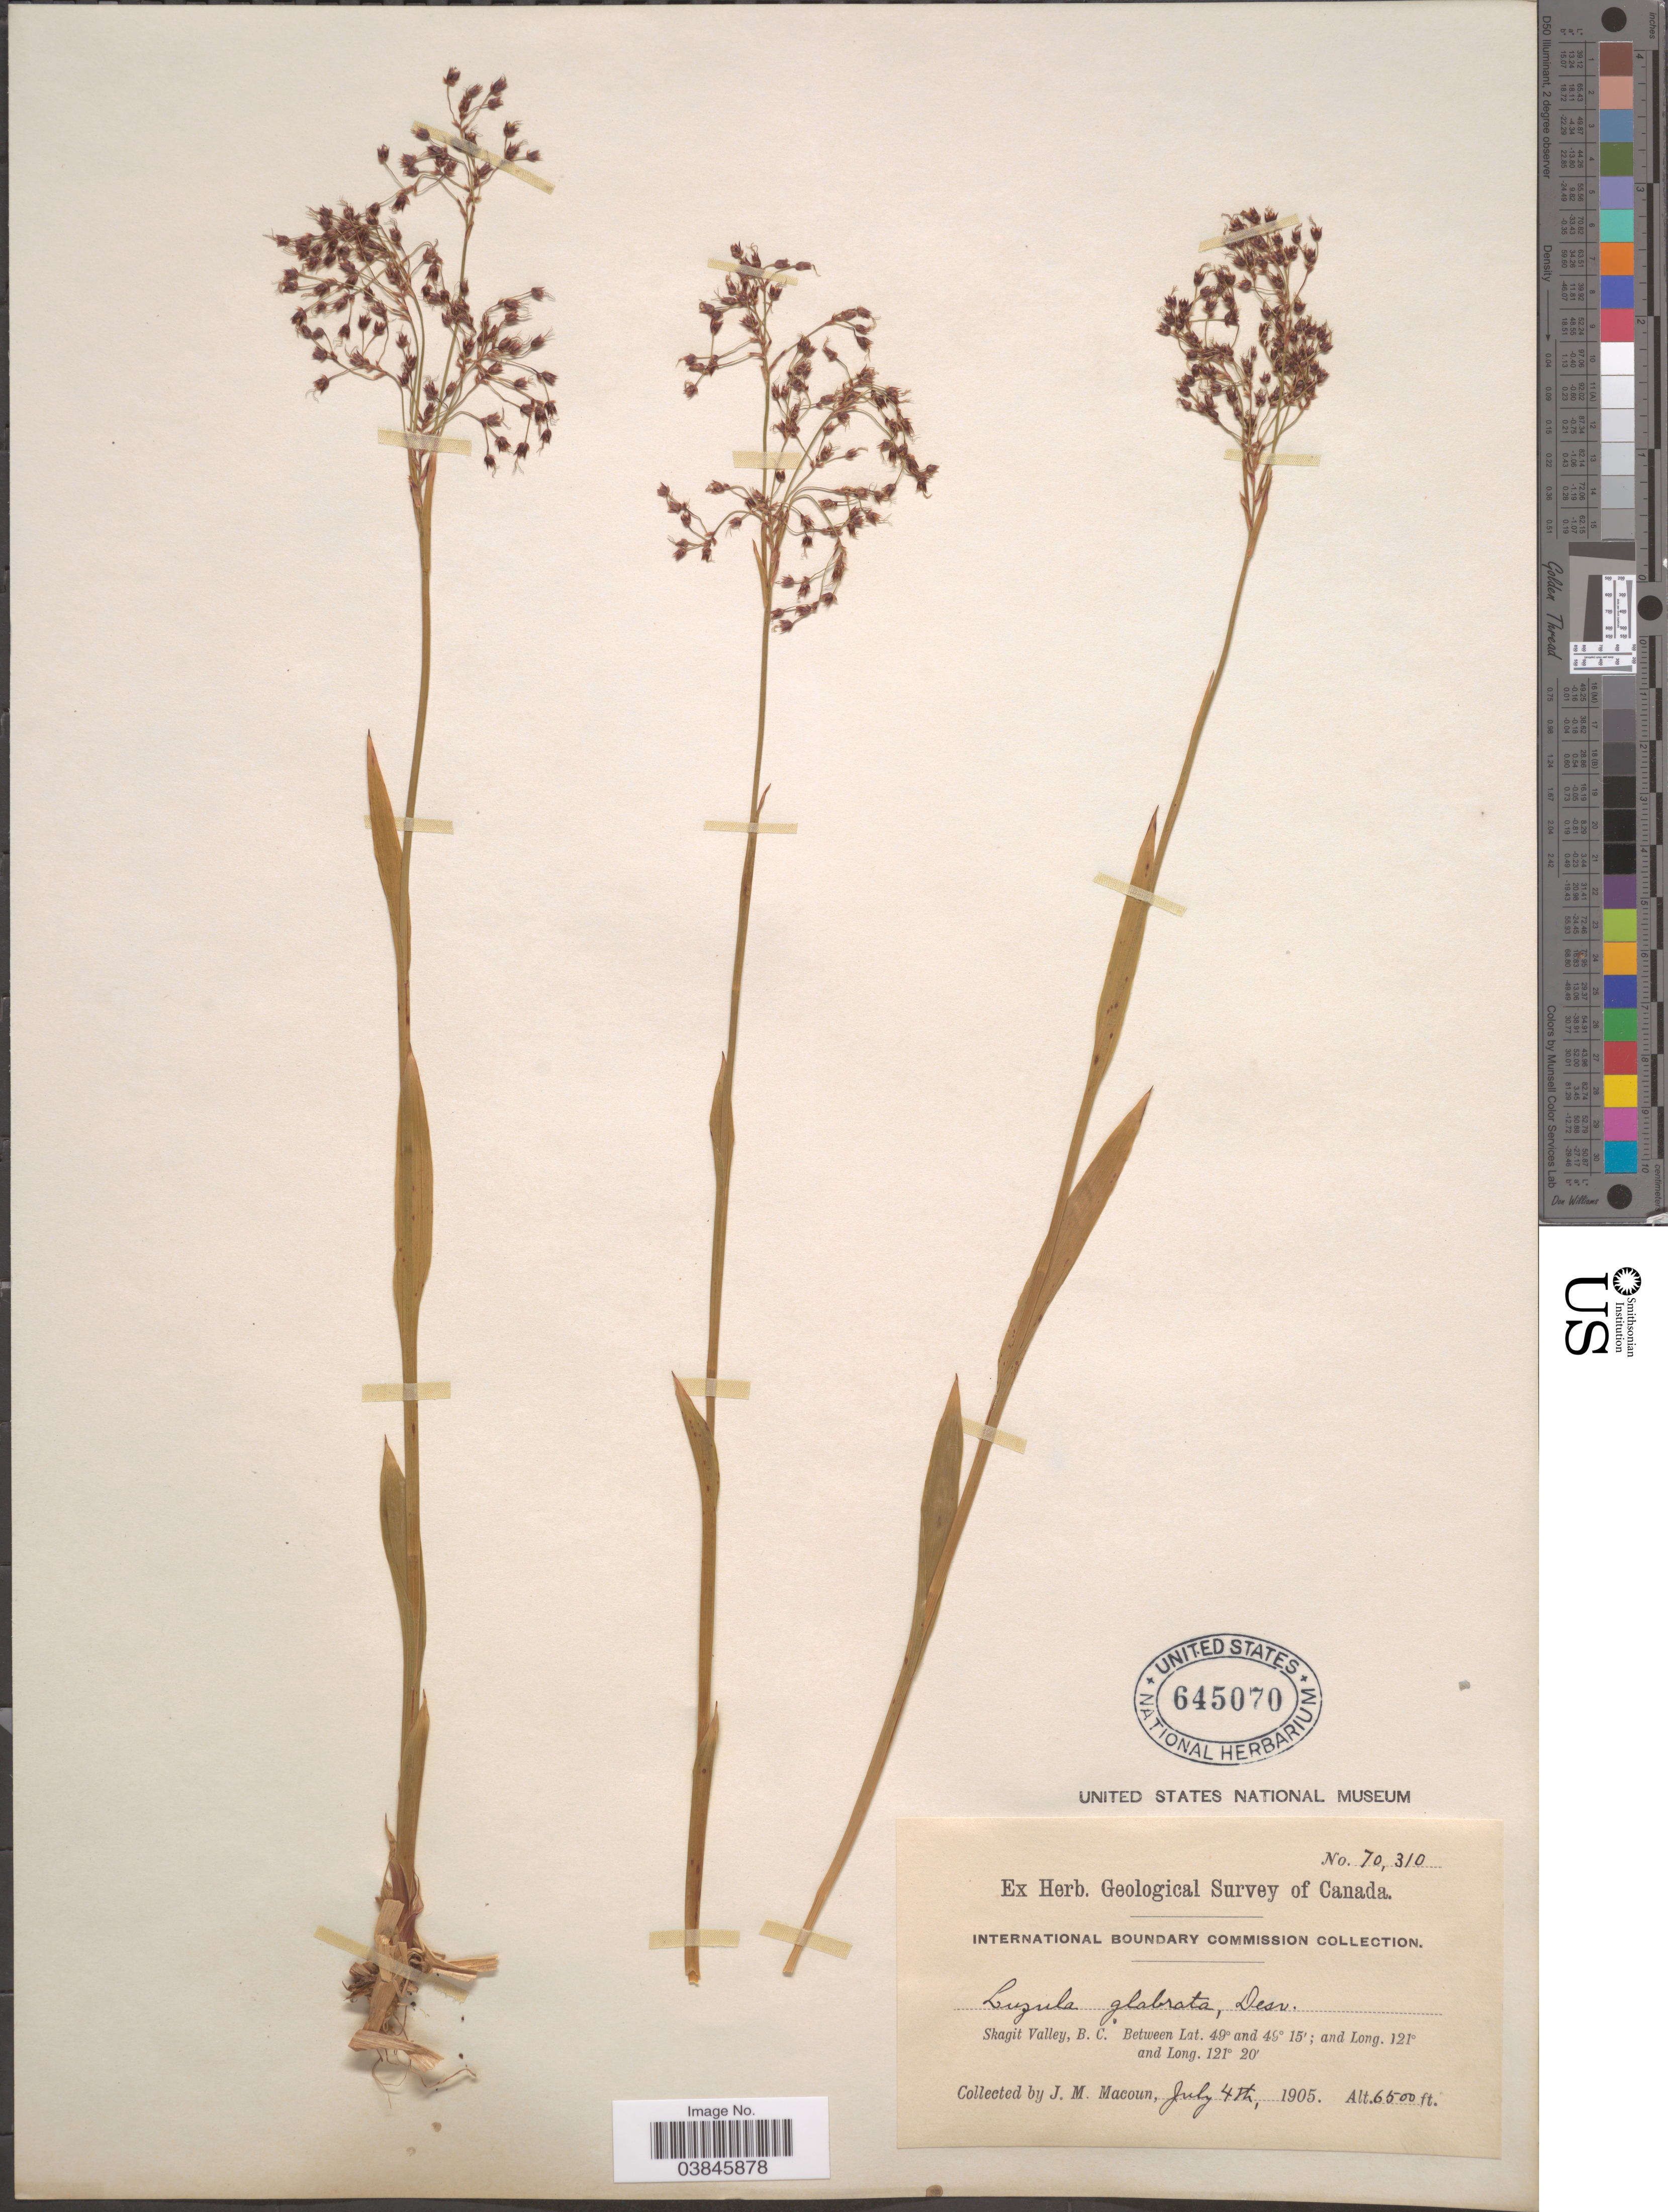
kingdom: Plantae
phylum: Tracheophyta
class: Liliopsida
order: Poales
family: Juncaceae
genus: Luzula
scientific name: Luzula glabrata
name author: (Hoppe) Desv.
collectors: J. M. Macoun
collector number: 70310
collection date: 1905-07-04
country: Canada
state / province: British Columbia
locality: Skagit Valley.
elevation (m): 1981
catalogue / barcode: US 645070